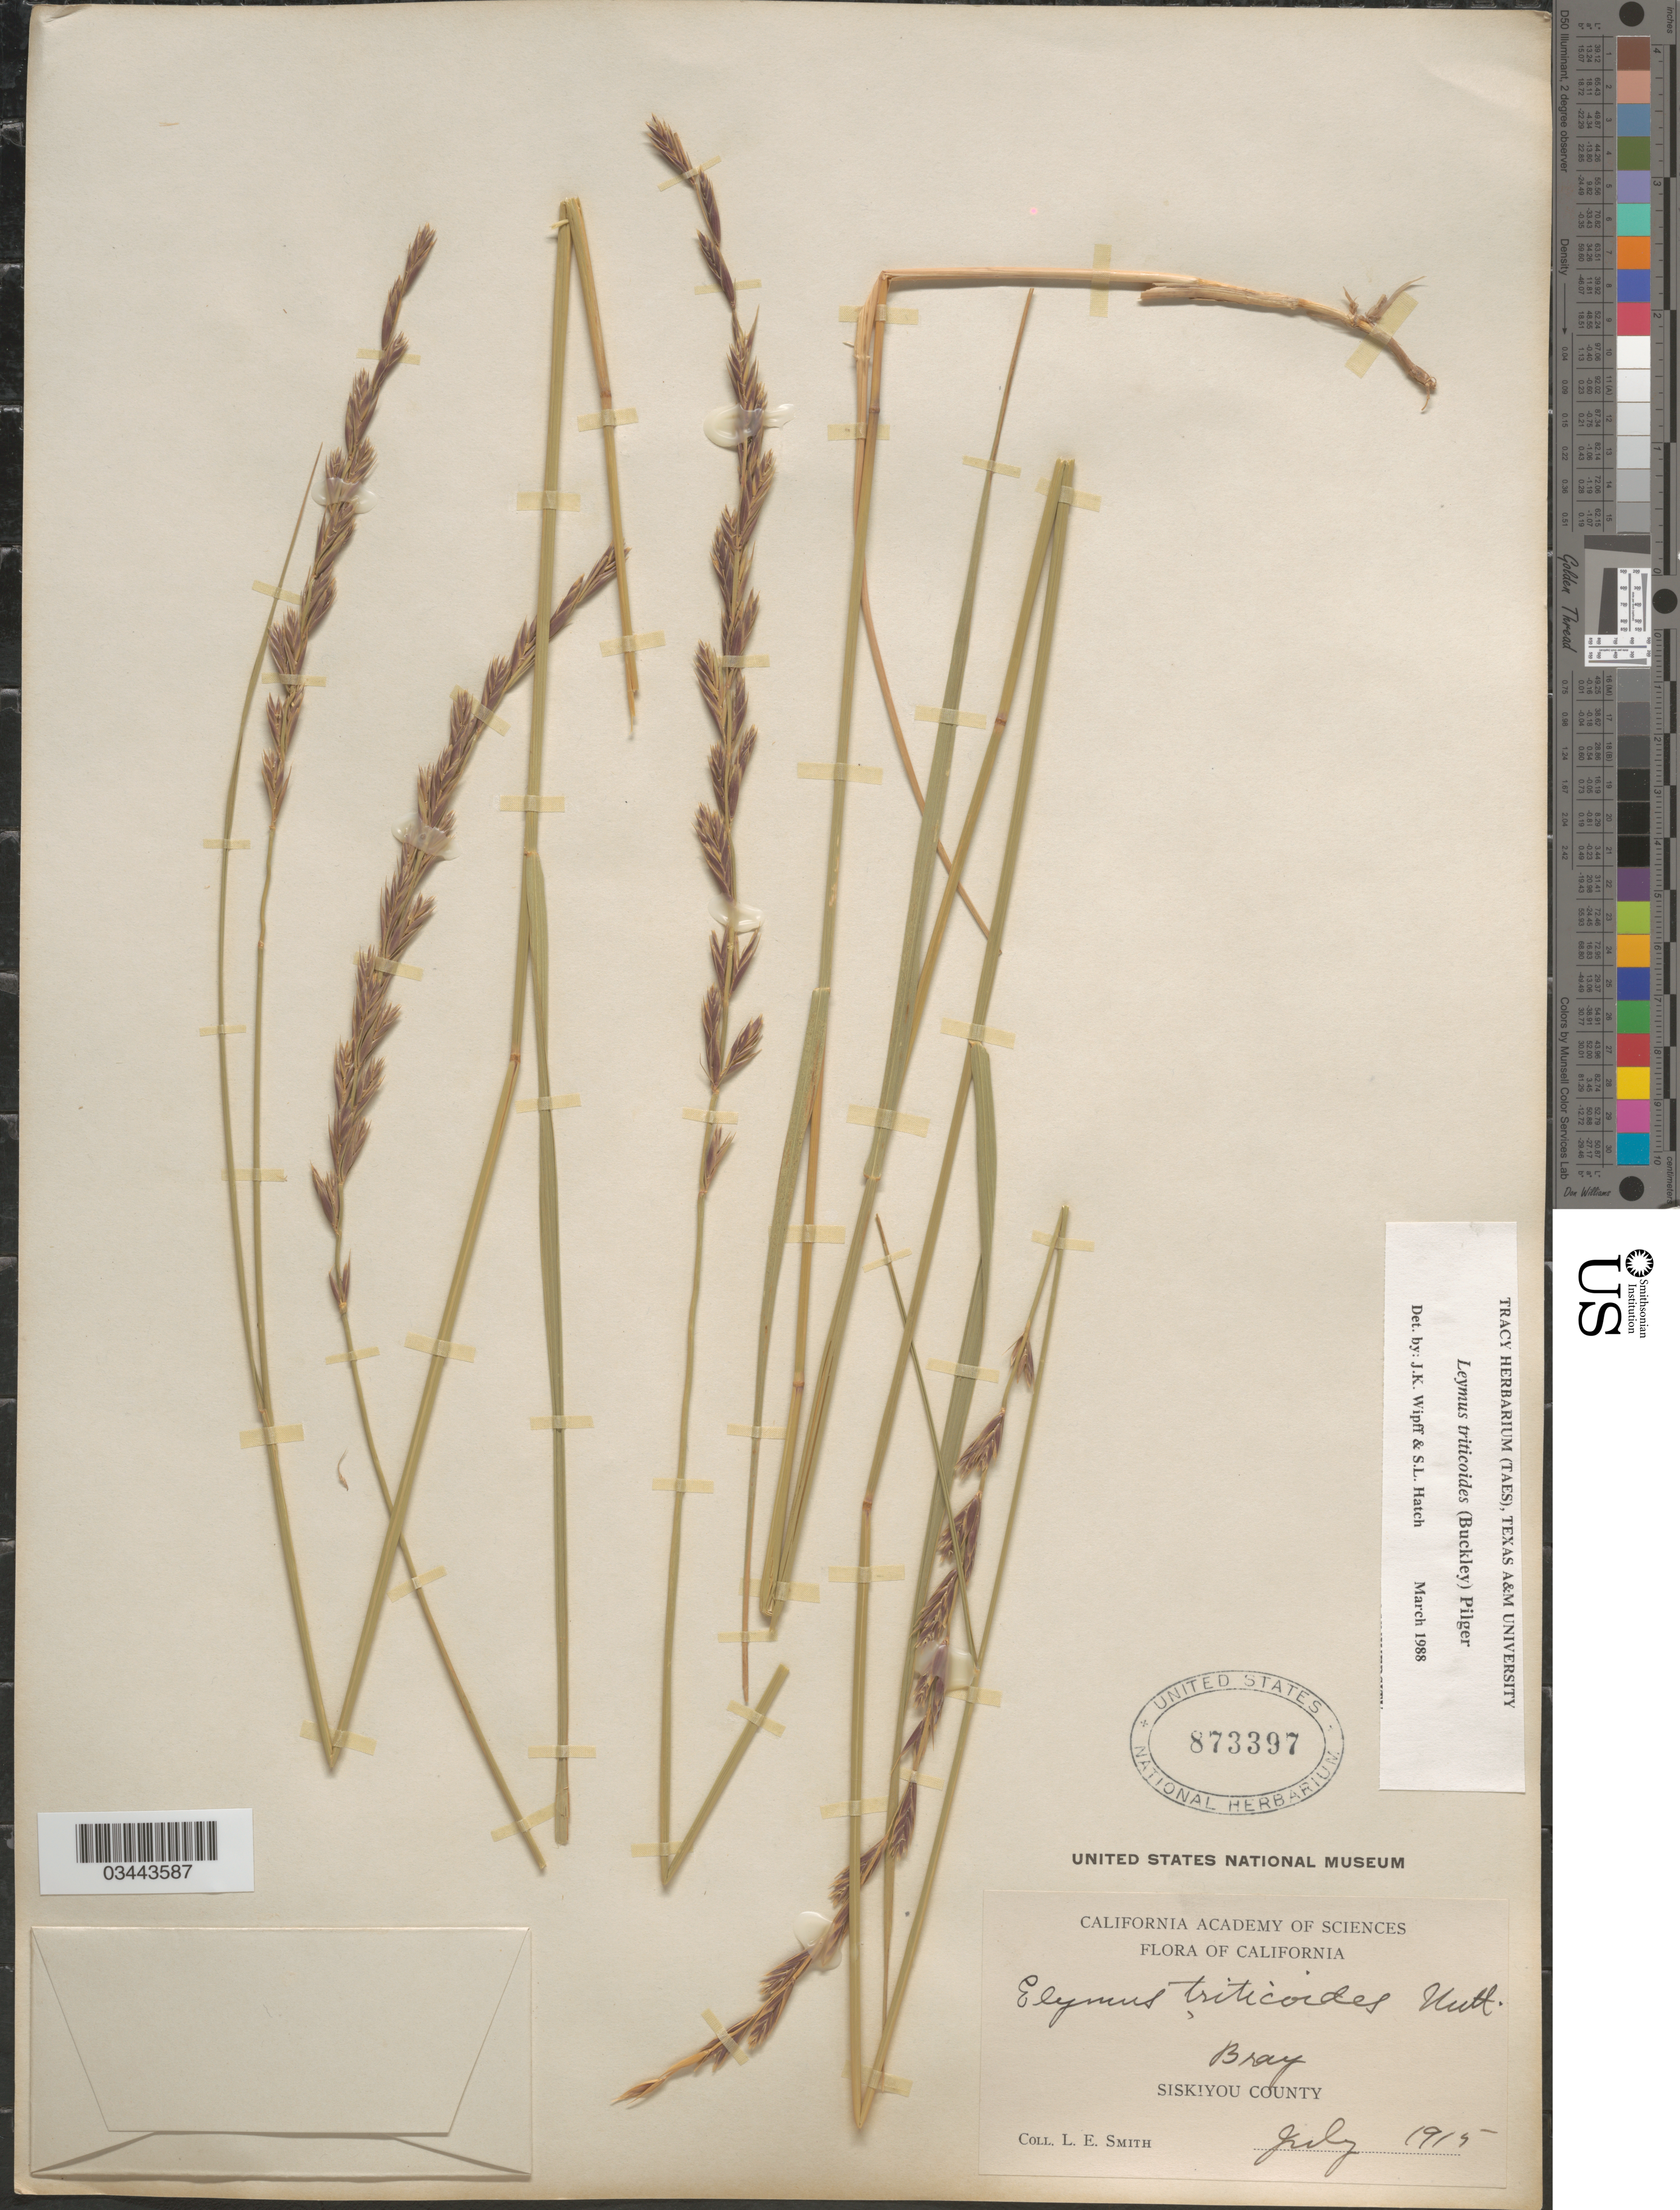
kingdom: Plantae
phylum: Tracheophyta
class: Liliopsida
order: Poales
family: Poaceae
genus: Leymus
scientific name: Leymus triticoides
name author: (Buckley) Pilg.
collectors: L. E. Smith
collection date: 1915-07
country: United States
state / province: California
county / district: Siskiyou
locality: Bray. Siskiyou County.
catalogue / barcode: US 873397